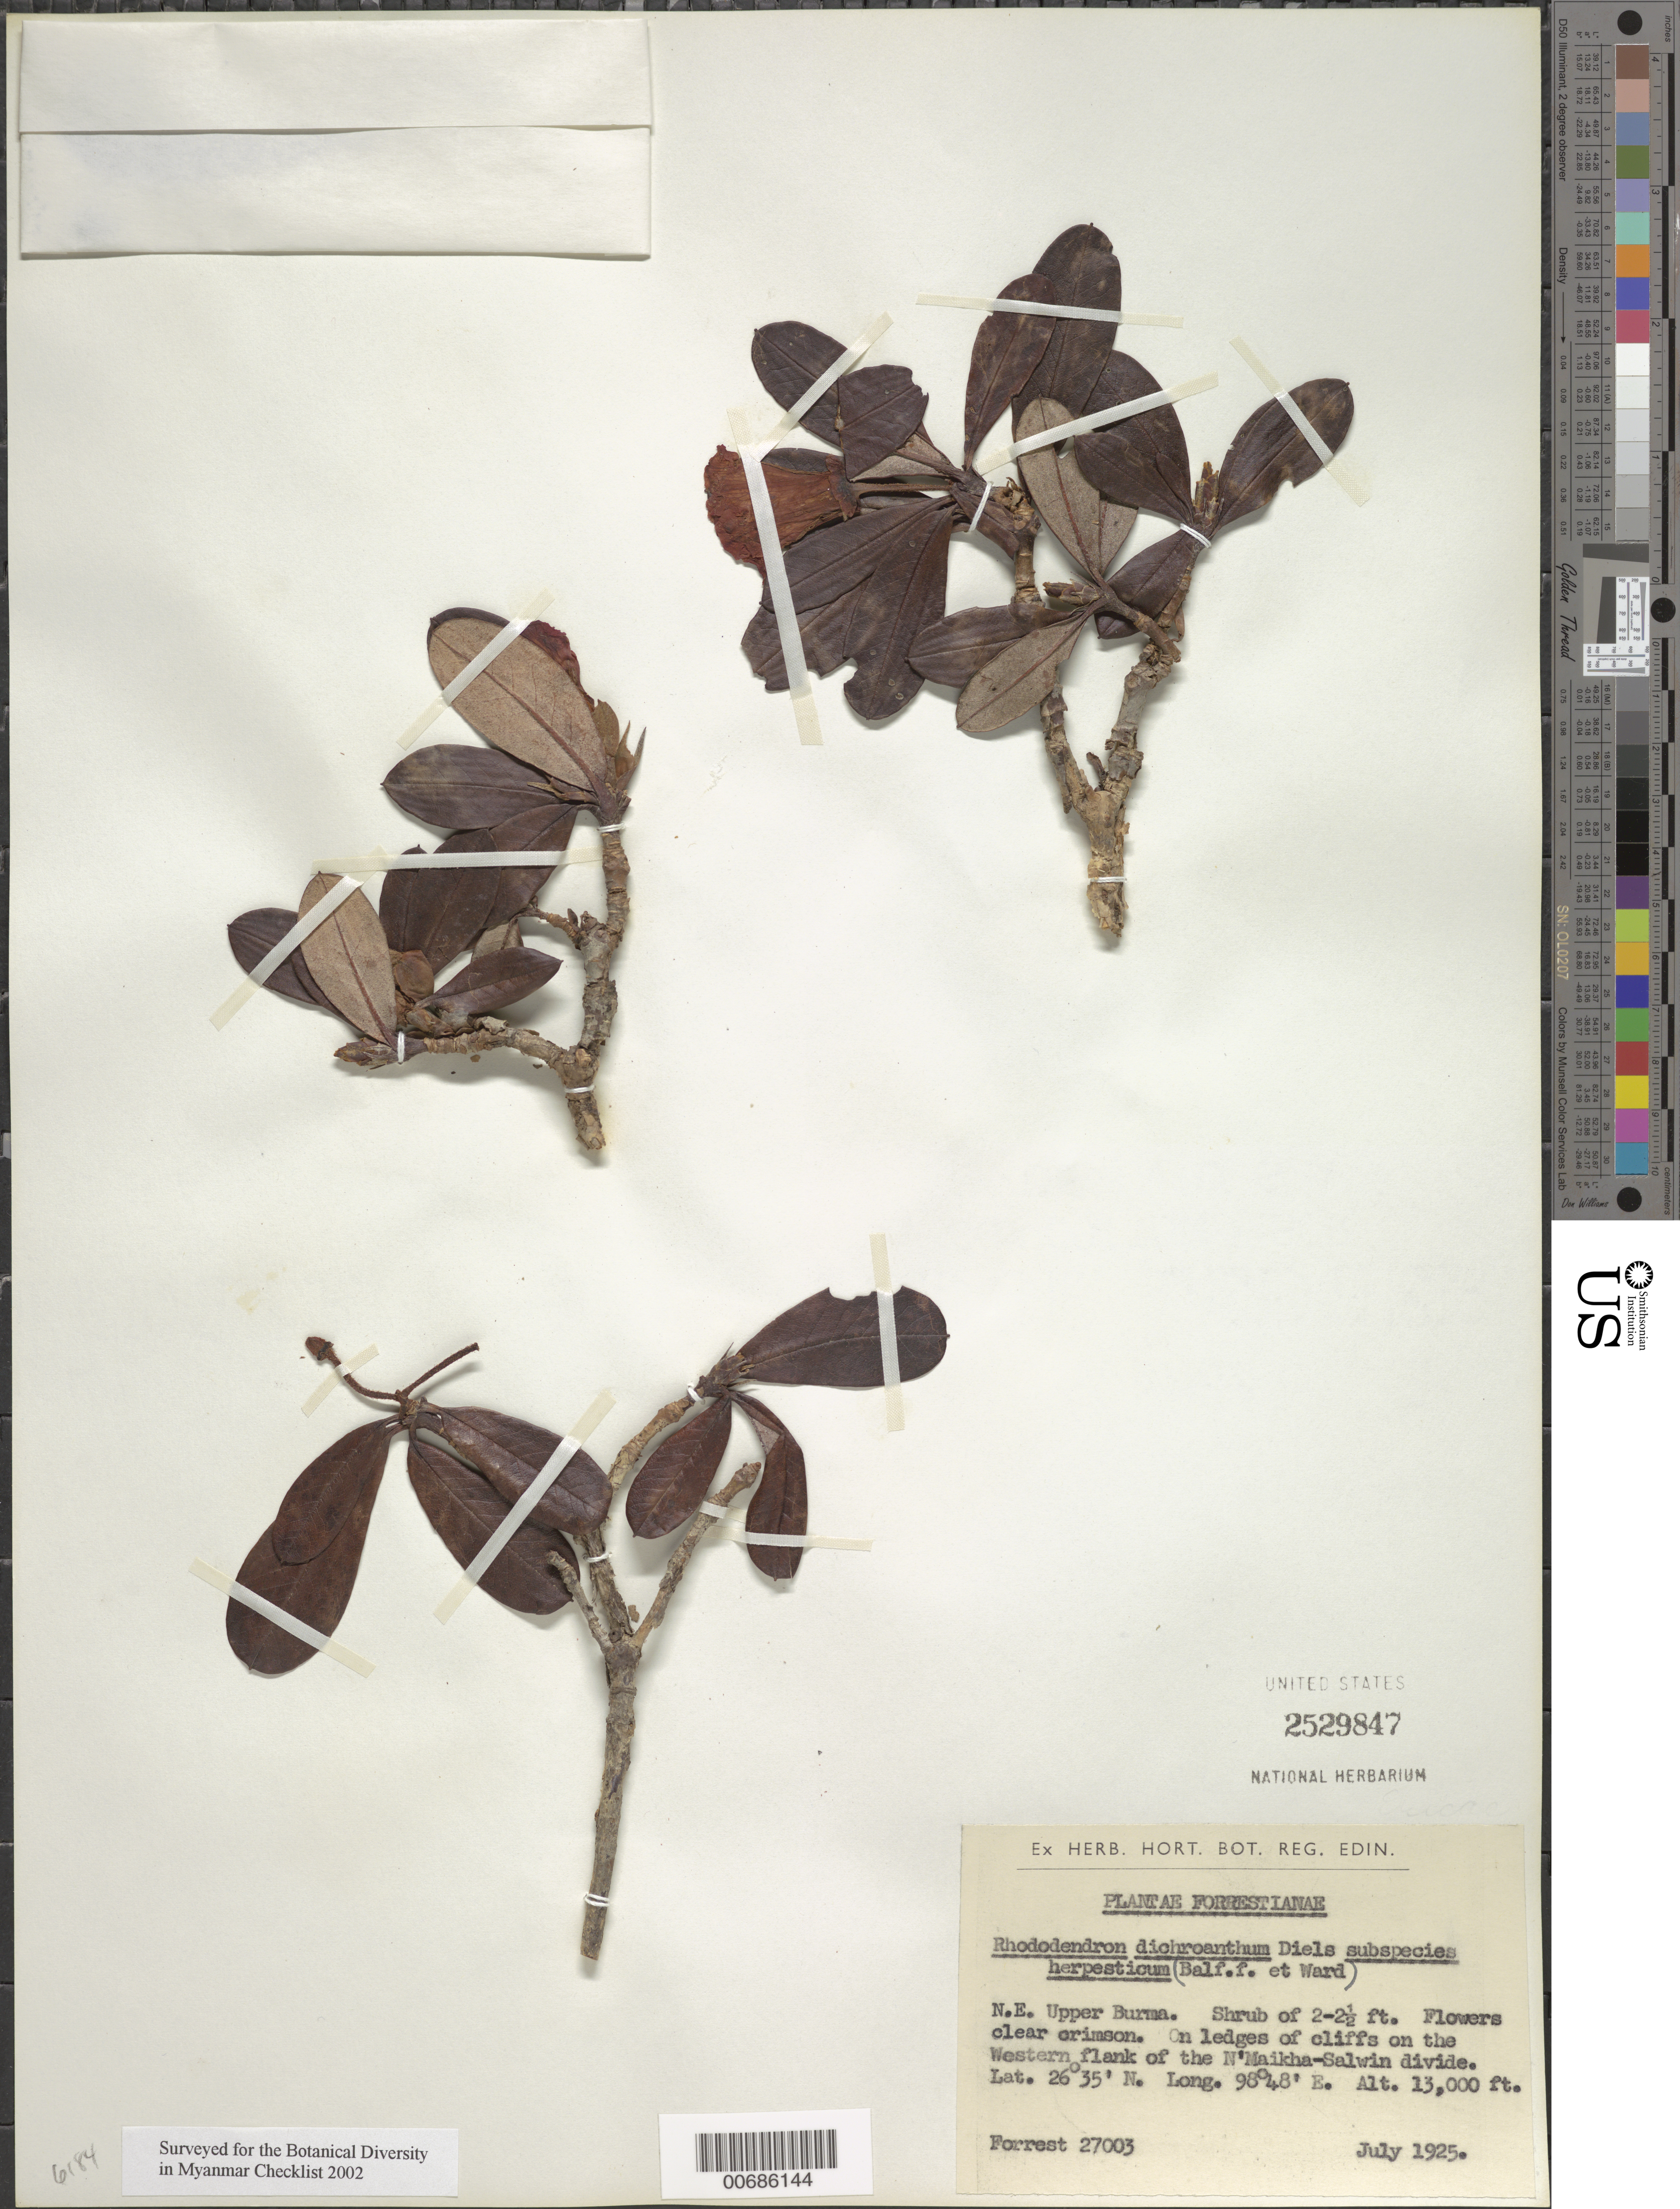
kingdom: Plantae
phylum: Tracheophyta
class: Magnoliopsida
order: Ericales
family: Ericaceae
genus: Rhododendron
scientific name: Rhododendron dichroanthum subsp. herpesticum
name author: (Balf. f. & Kingdon-Ward) Cowan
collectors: G. Forrest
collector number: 27003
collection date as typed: Jul 1925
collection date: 1925-07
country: Myanmar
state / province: Kachin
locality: N'Maikha-Salwin Divide, W flank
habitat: Ledges of cliffs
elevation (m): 3962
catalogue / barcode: US 2529847